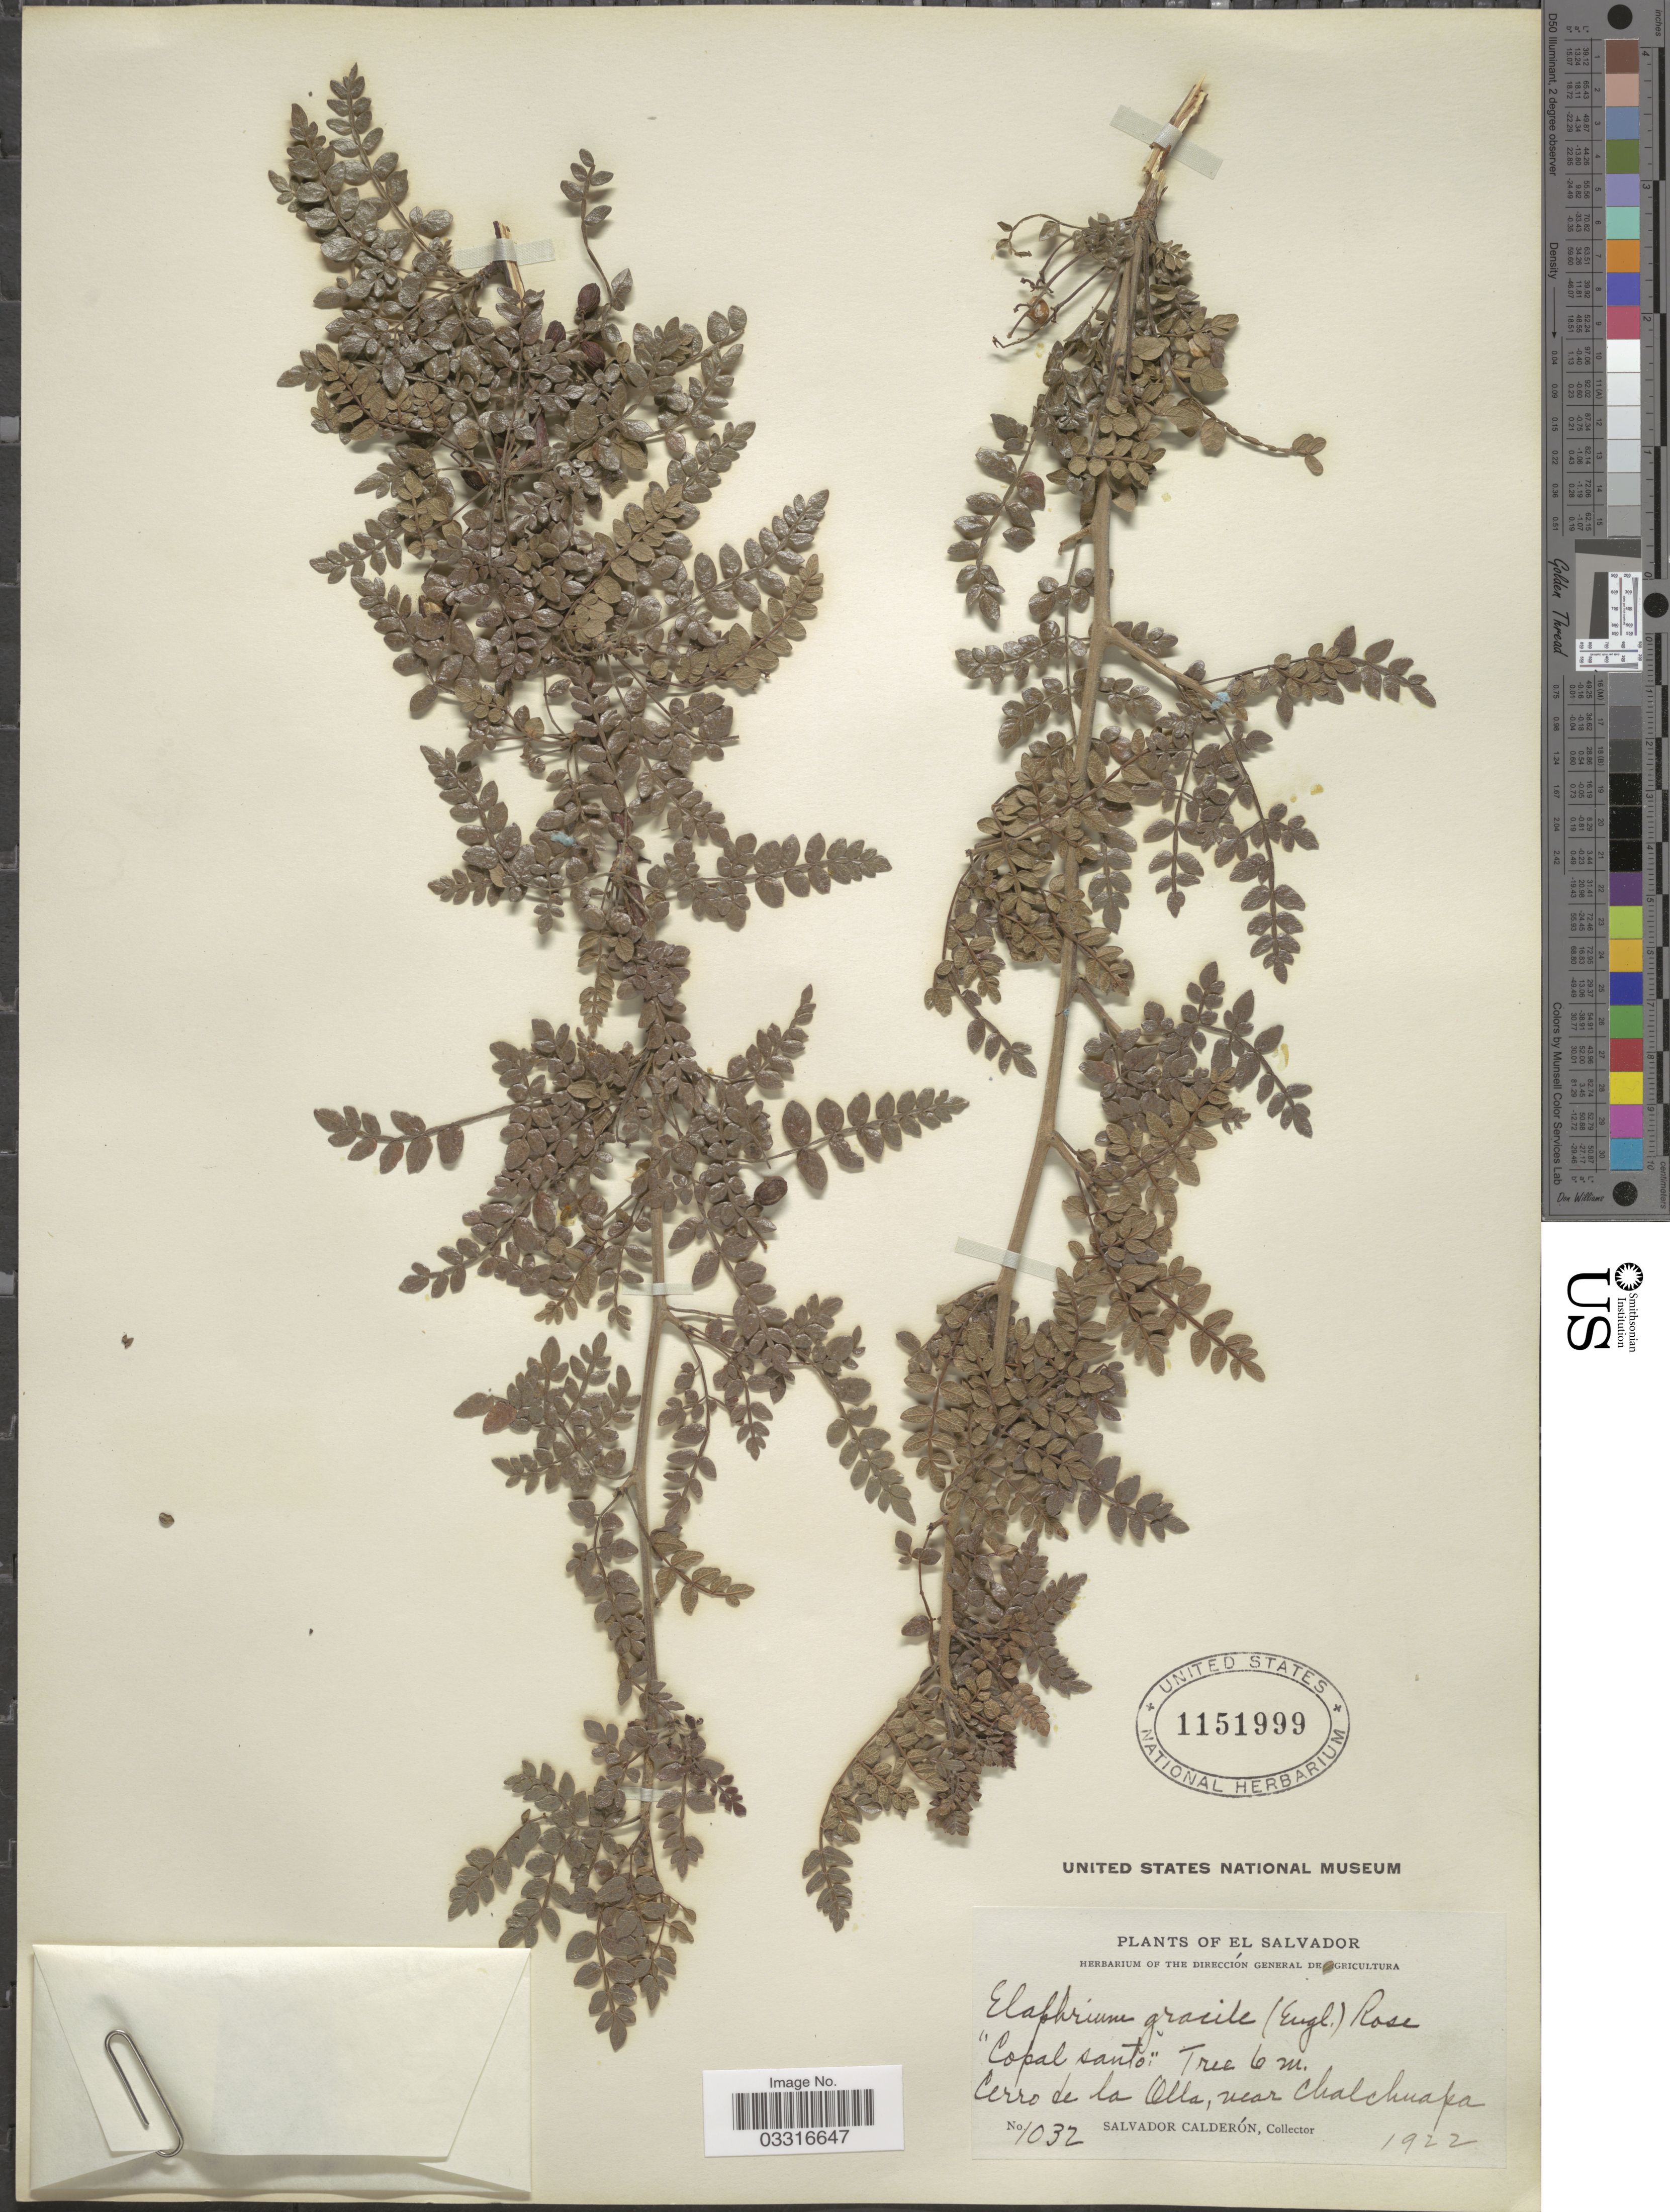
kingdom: Plantae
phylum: Tracheophyta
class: Magnoliopsida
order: Sapindales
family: Burseraceae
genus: Bursera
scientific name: Bursera bipinnata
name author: Engl.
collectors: S. Calderón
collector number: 1032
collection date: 1922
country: El Salvador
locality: Cerro de la Olla, near Chalchuapa.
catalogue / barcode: US 1151999